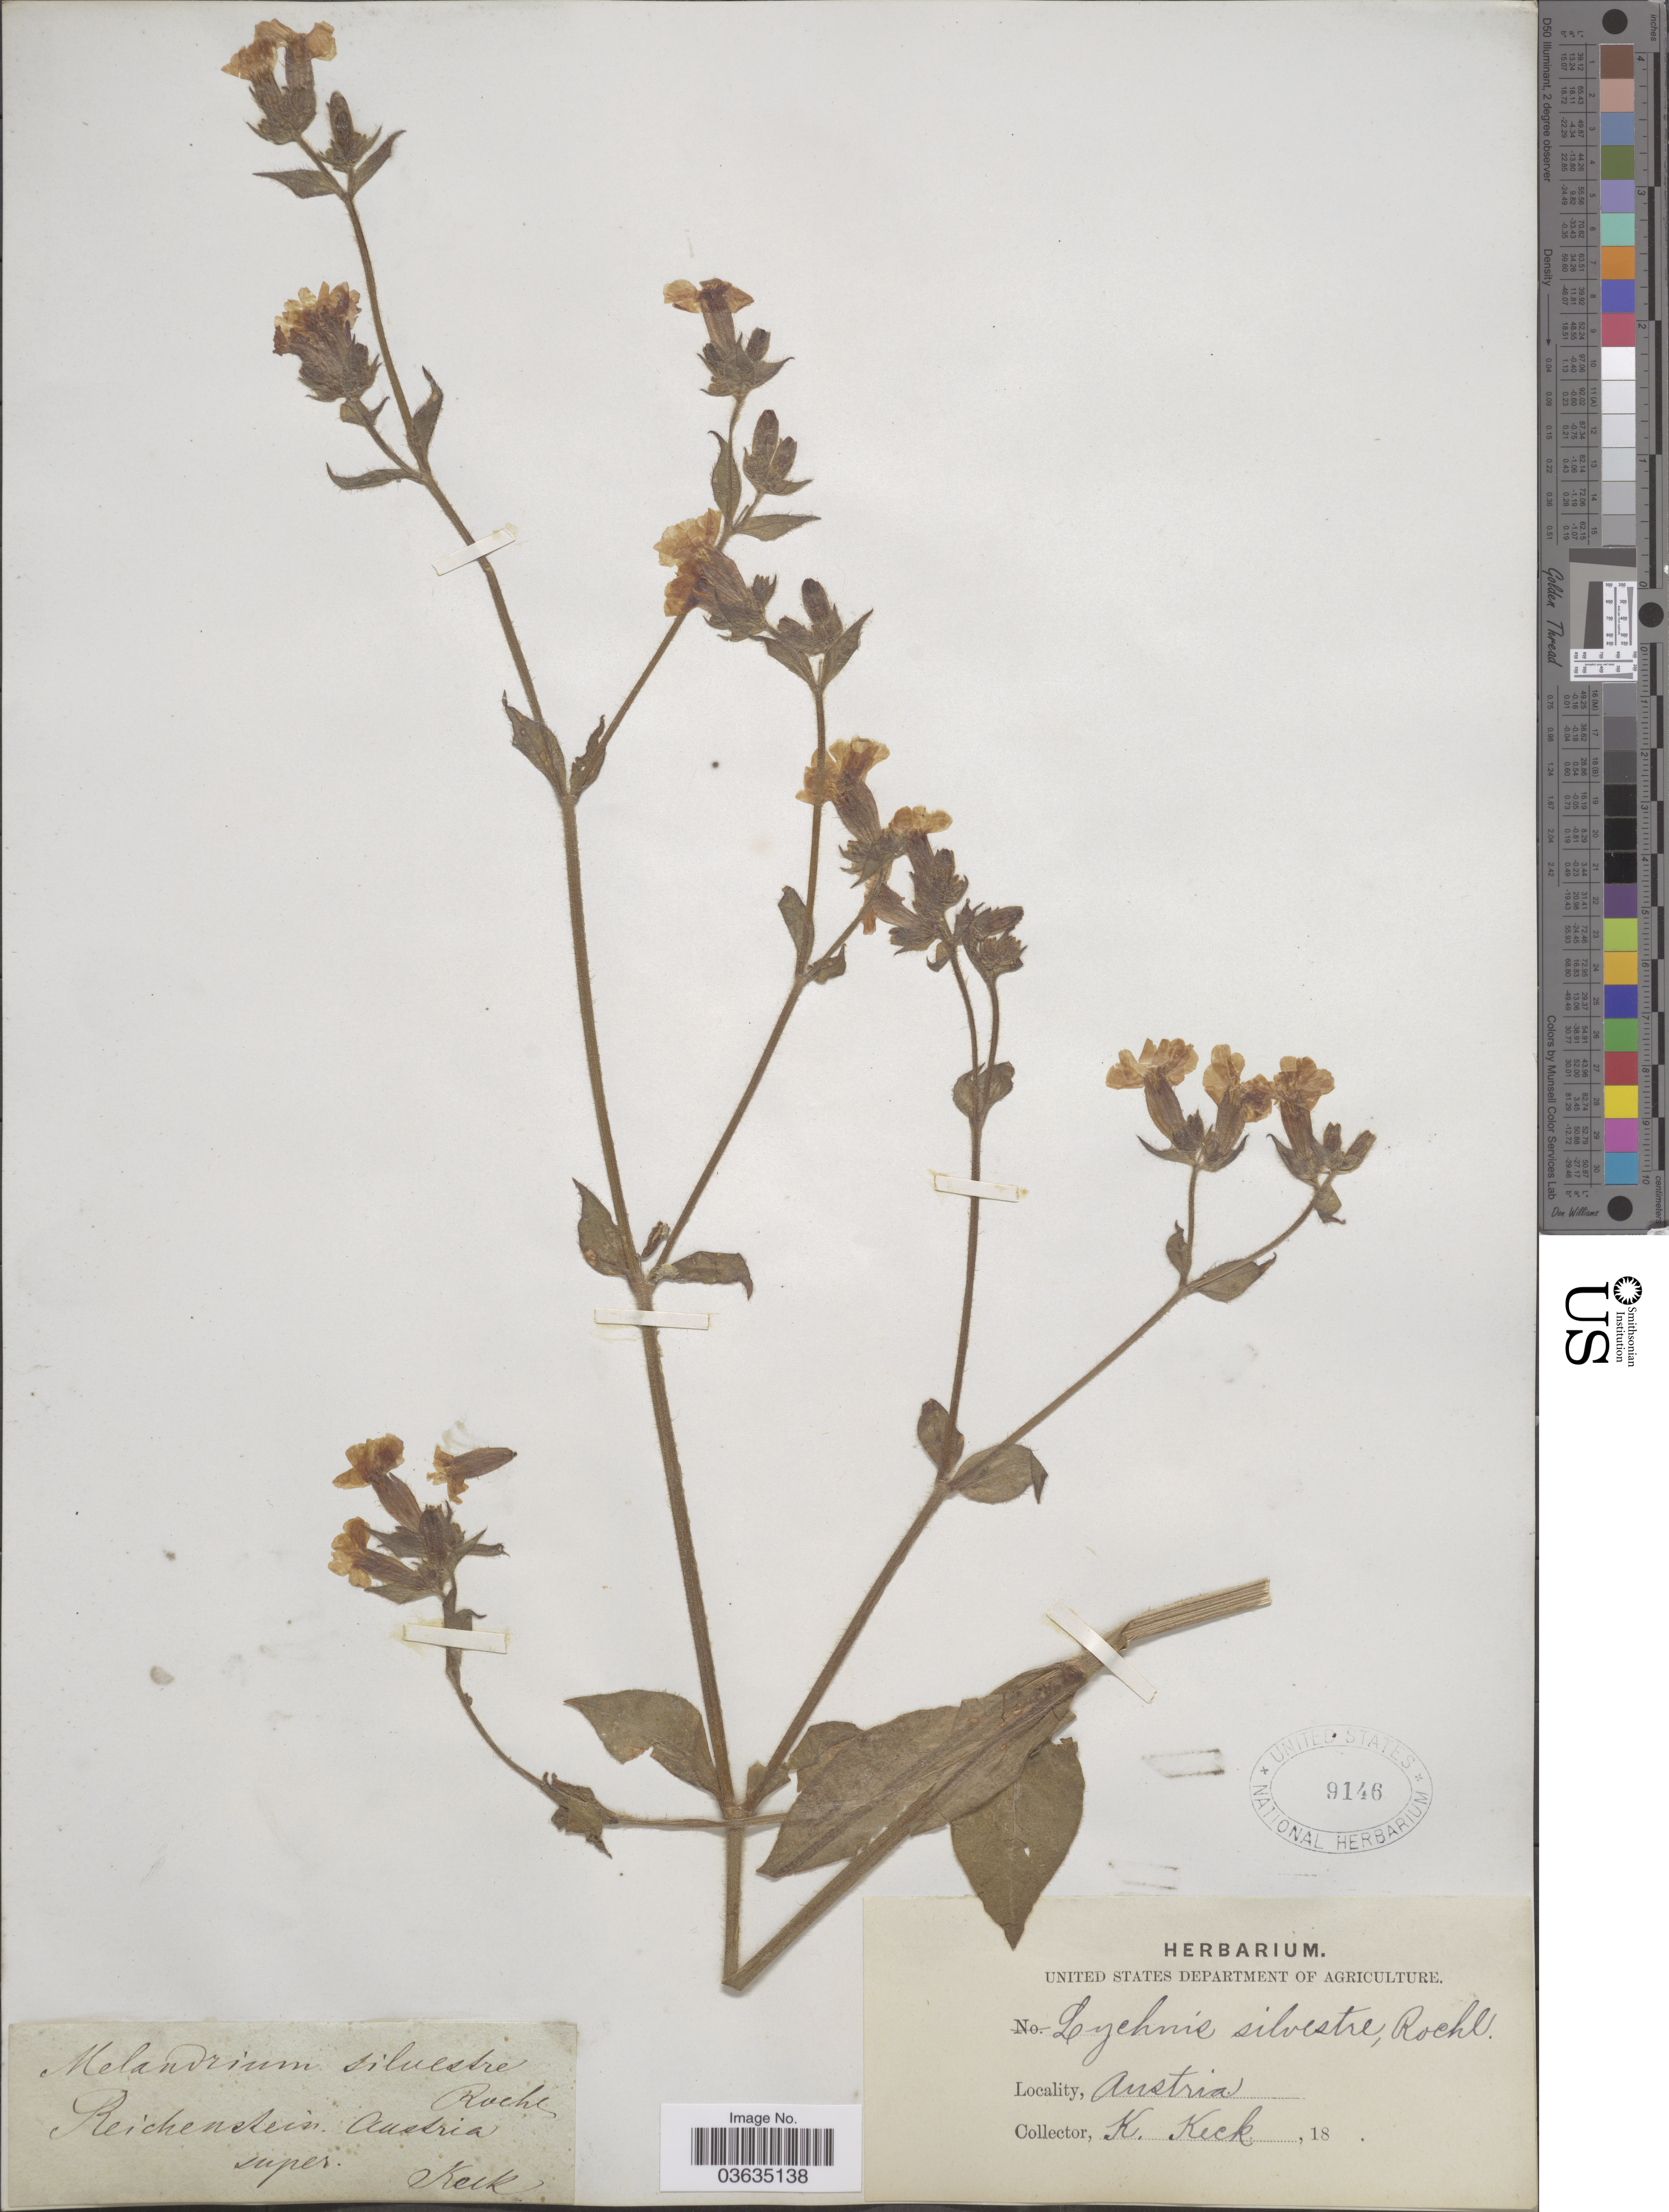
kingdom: Plantae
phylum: Tracheophyta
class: Magnoliopsida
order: Caryophyllales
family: Caryophyllaceae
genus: Silene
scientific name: Silene dioica subsp. dioica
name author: (L.) Clairv.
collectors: K. Keck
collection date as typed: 18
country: Austria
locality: Reichenstein.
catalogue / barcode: US 9146